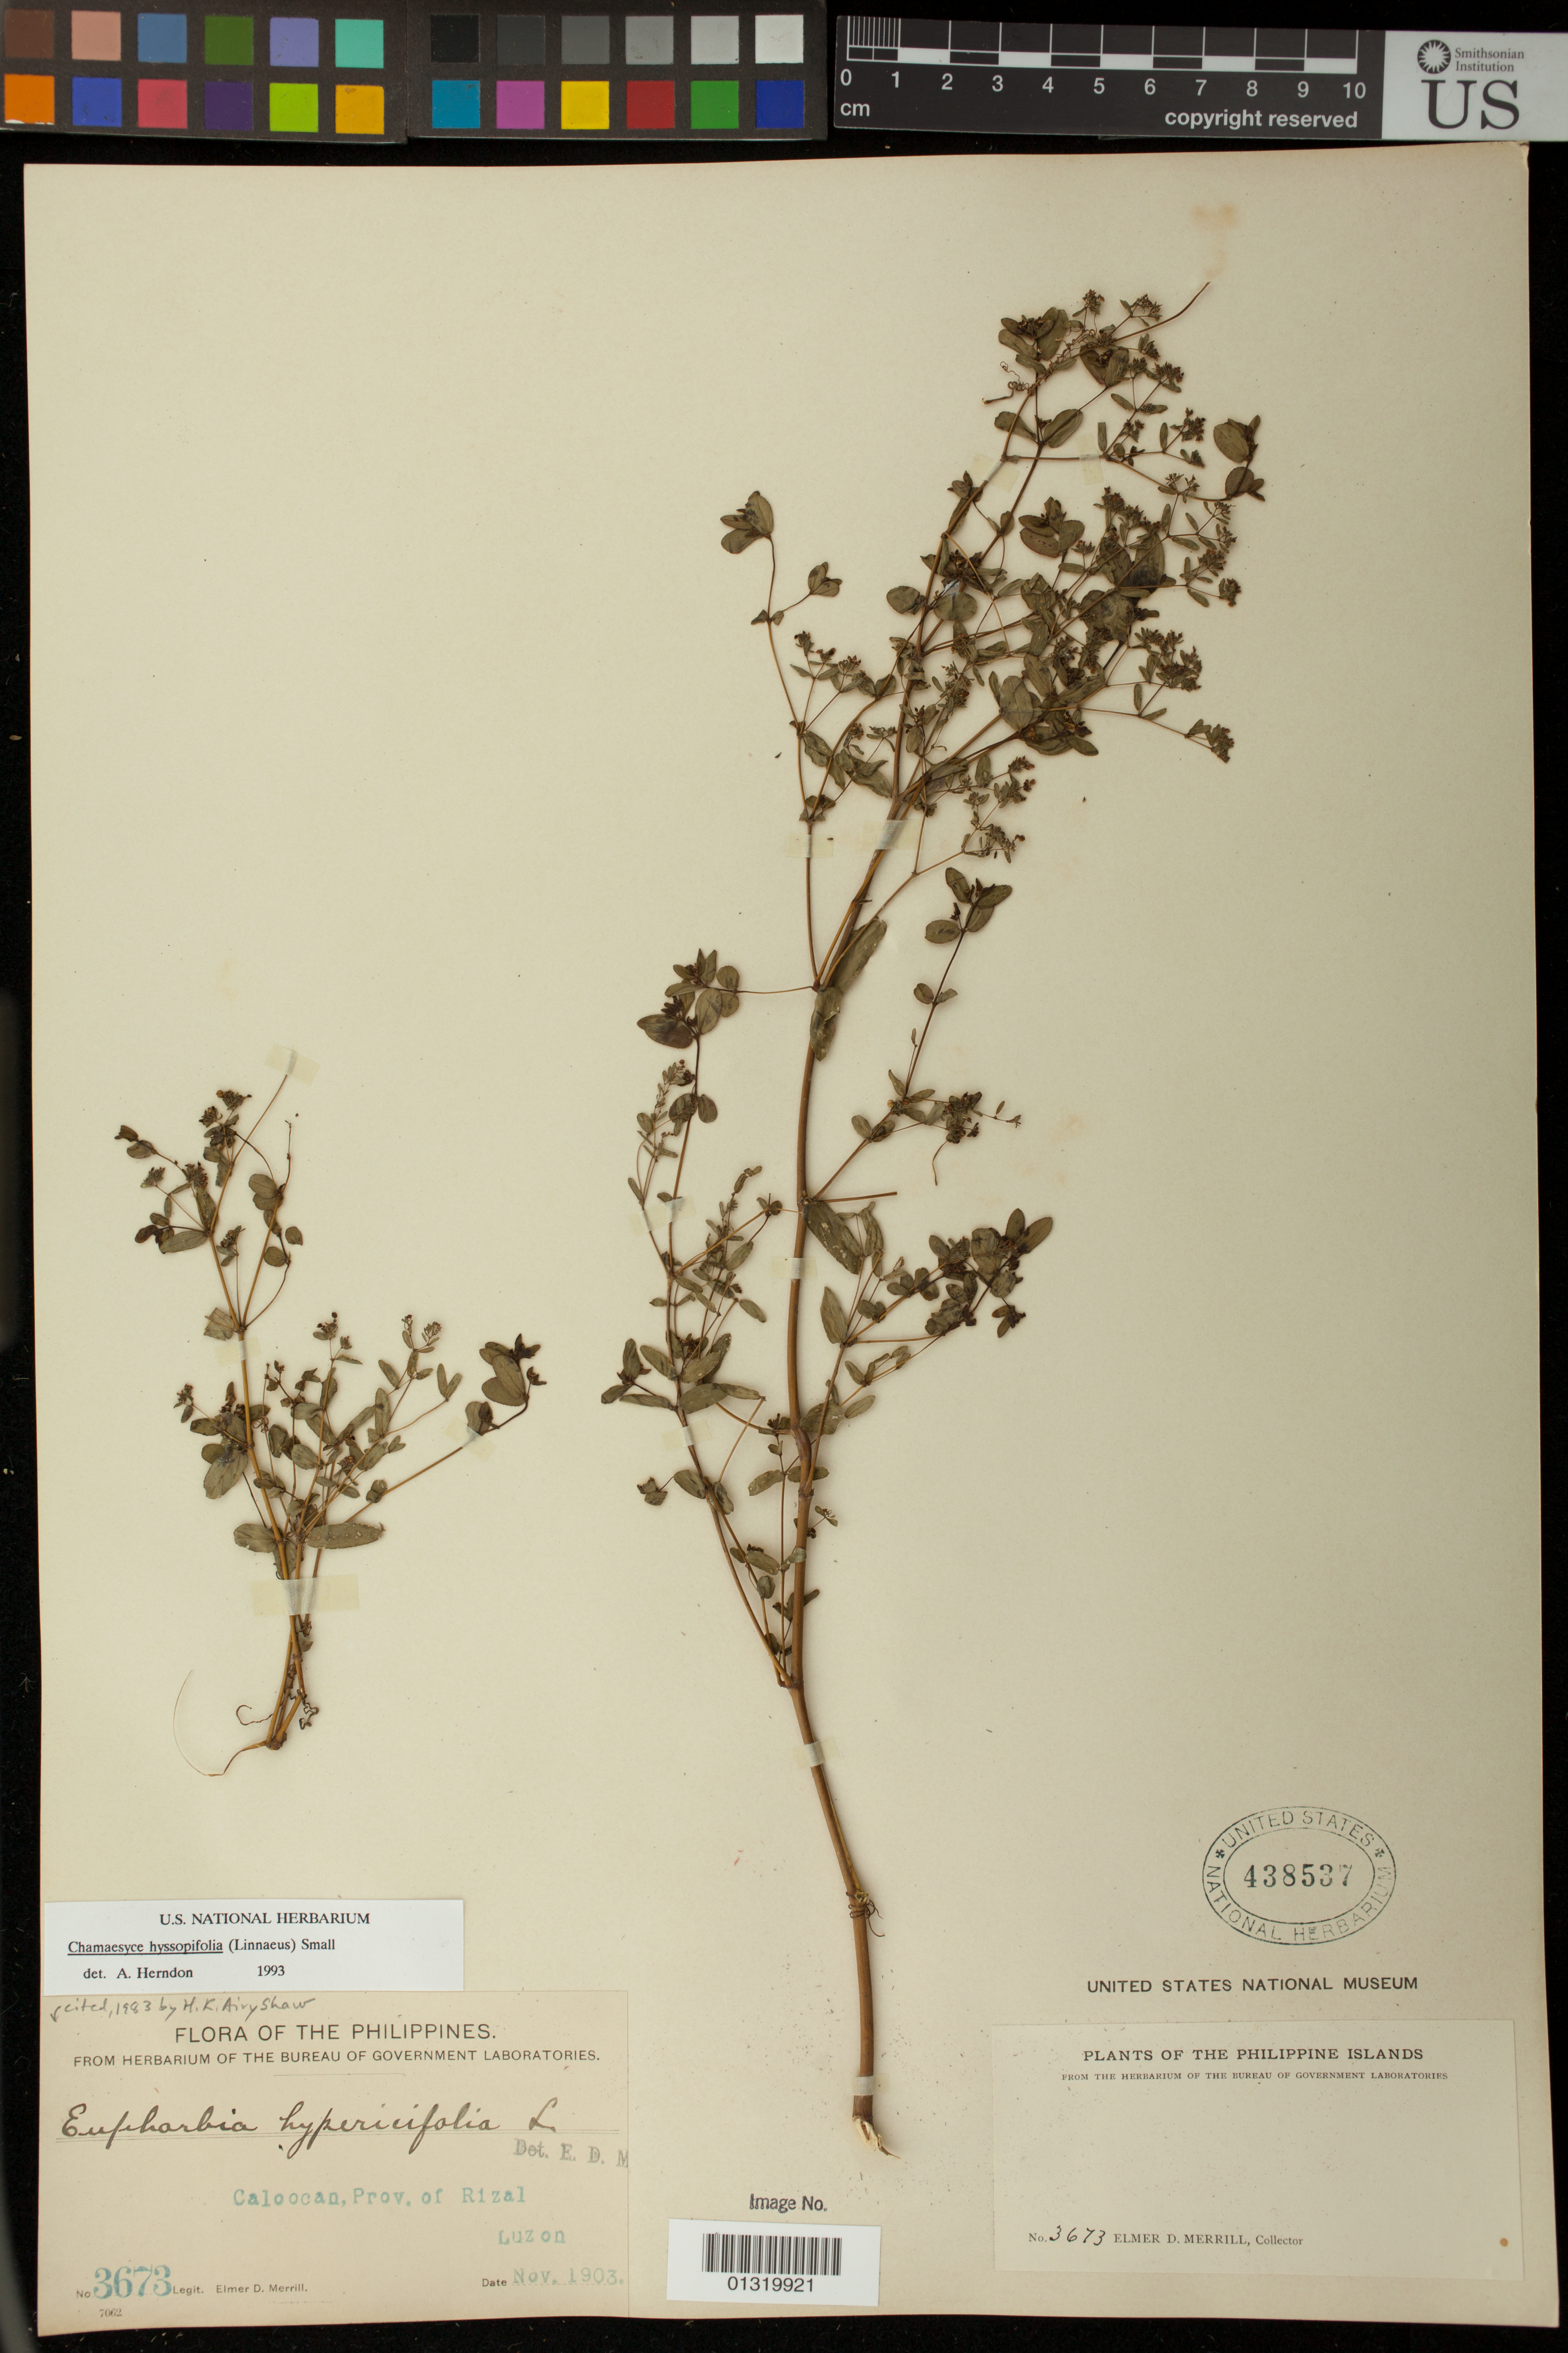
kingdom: Plantae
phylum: Tracheophyta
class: Magnoliopsida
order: Malpighiales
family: Euphorbiaceae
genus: Euphorbia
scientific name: Euphorbia hyssopifolia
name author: L.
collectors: E. D. Merrill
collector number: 3673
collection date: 1903-11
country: Philippines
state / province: Calabarzon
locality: Caloocan, Prov. of Rizal; Luzon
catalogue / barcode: US 438537